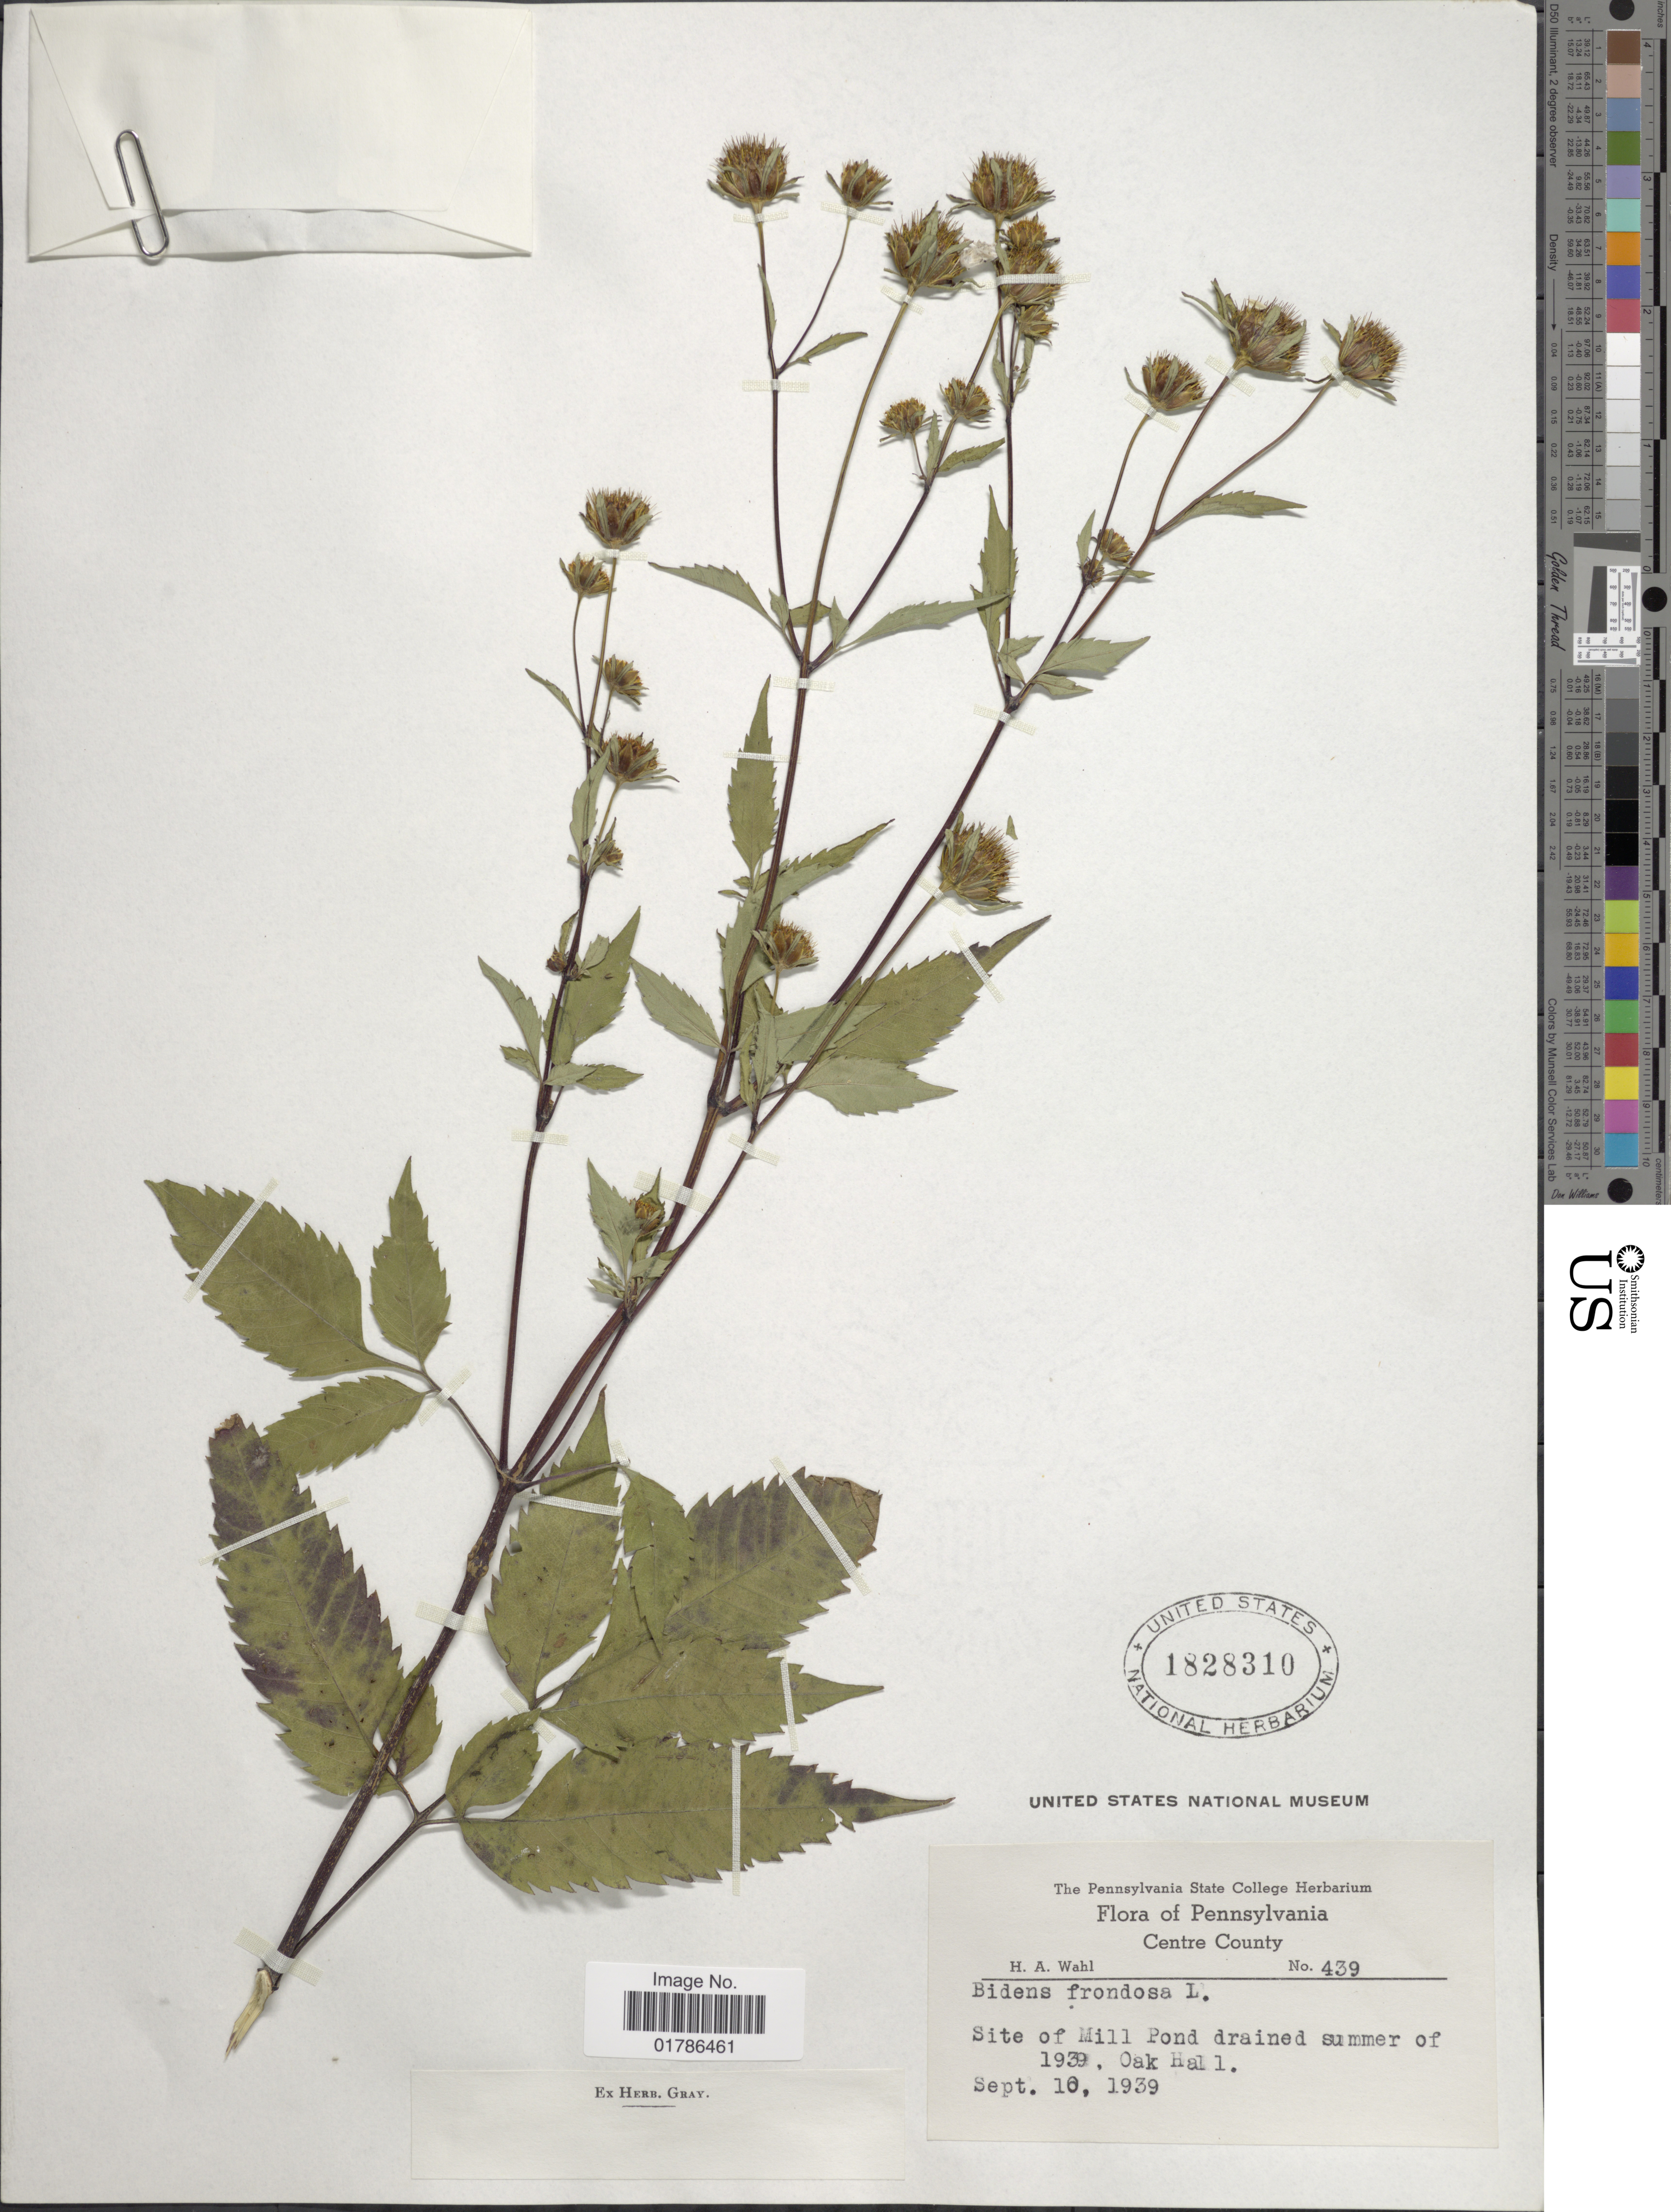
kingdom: Plantae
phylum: Tracheophyta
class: Magnoliopsida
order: Asterales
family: Asteraceae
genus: Bidens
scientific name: Bidens frondosa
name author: L.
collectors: H. A. Wahl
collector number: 439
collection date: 1939-09-10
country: United States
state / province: Pennsylvania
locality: Centre County, Site of Mill Pond drained summer of 1939, Oak Hall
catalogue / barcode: US 1828310